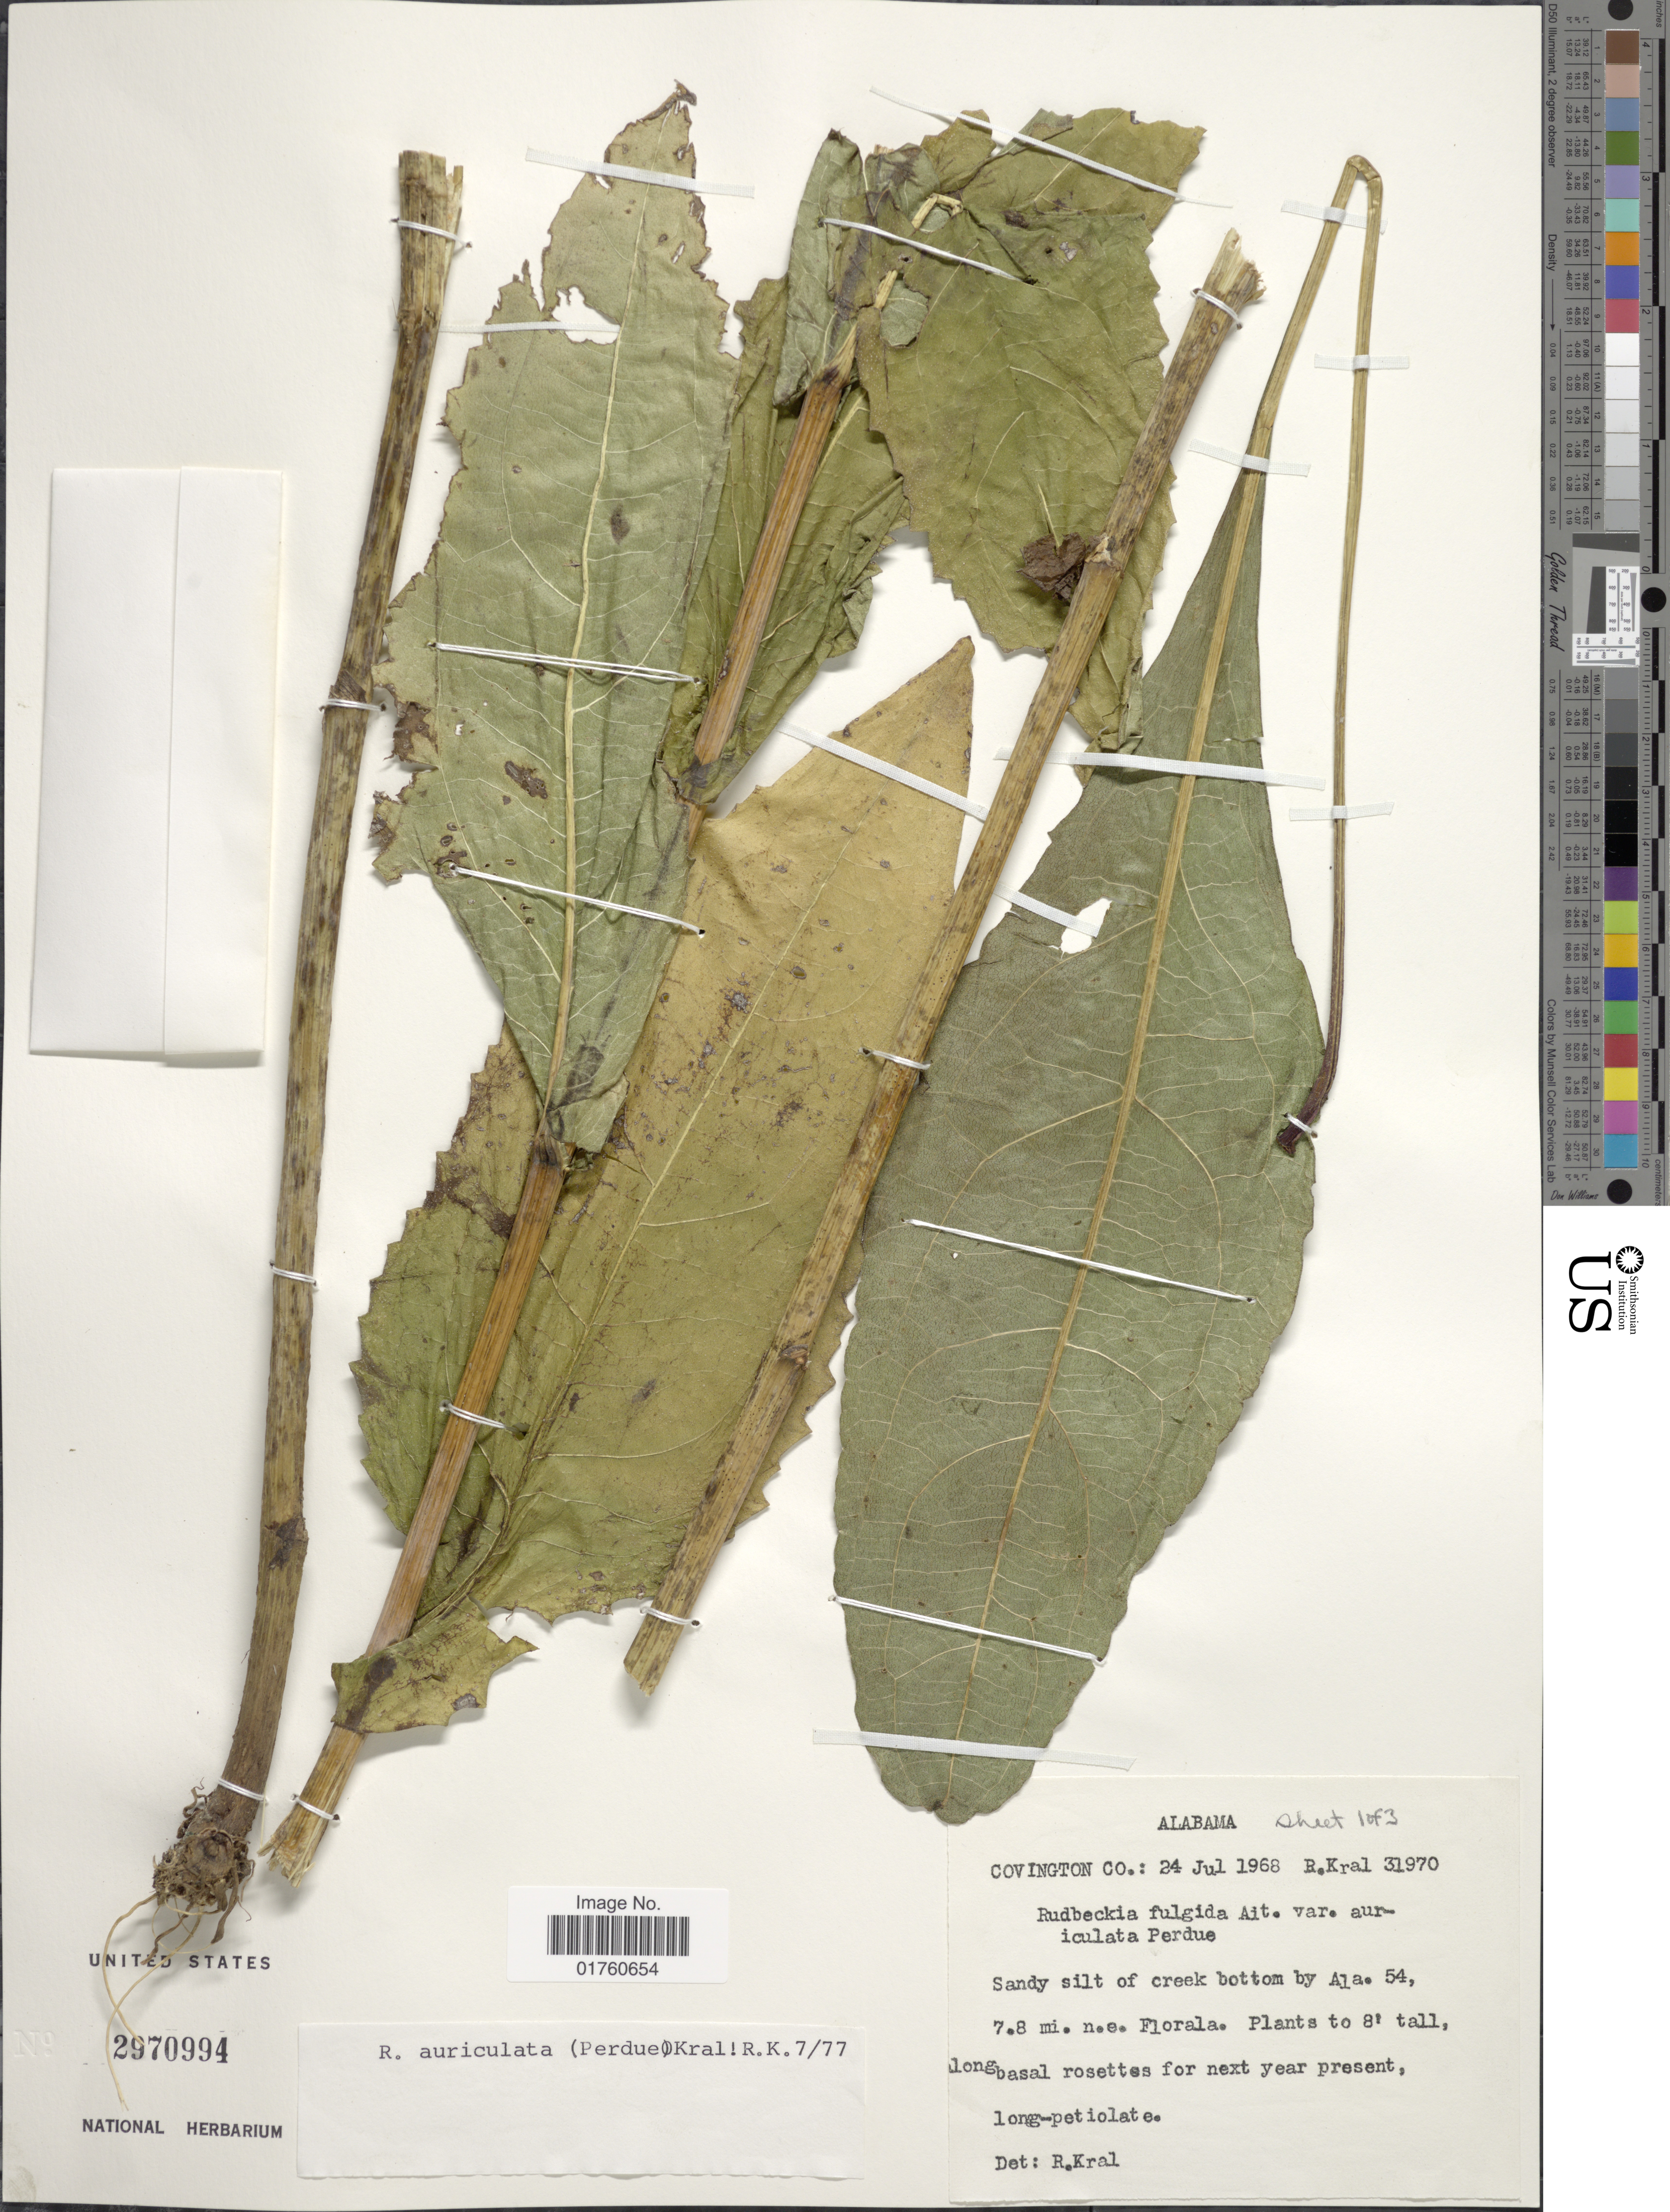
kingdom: Plantae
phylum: Tracheophyta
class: Magnoliopsida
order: Asterales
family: Asteraceae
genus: Rudbeckia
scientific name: Rudbeckia auriculata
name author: (Perdue) Kral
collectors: R. Kral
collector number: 31970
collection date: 1967-07-24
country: United States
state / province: Alabama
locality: Covington Co, Sandy silt of creek bottom by Ala. 54, 7.8 mi n.e. Florala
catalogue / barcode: US 2970994